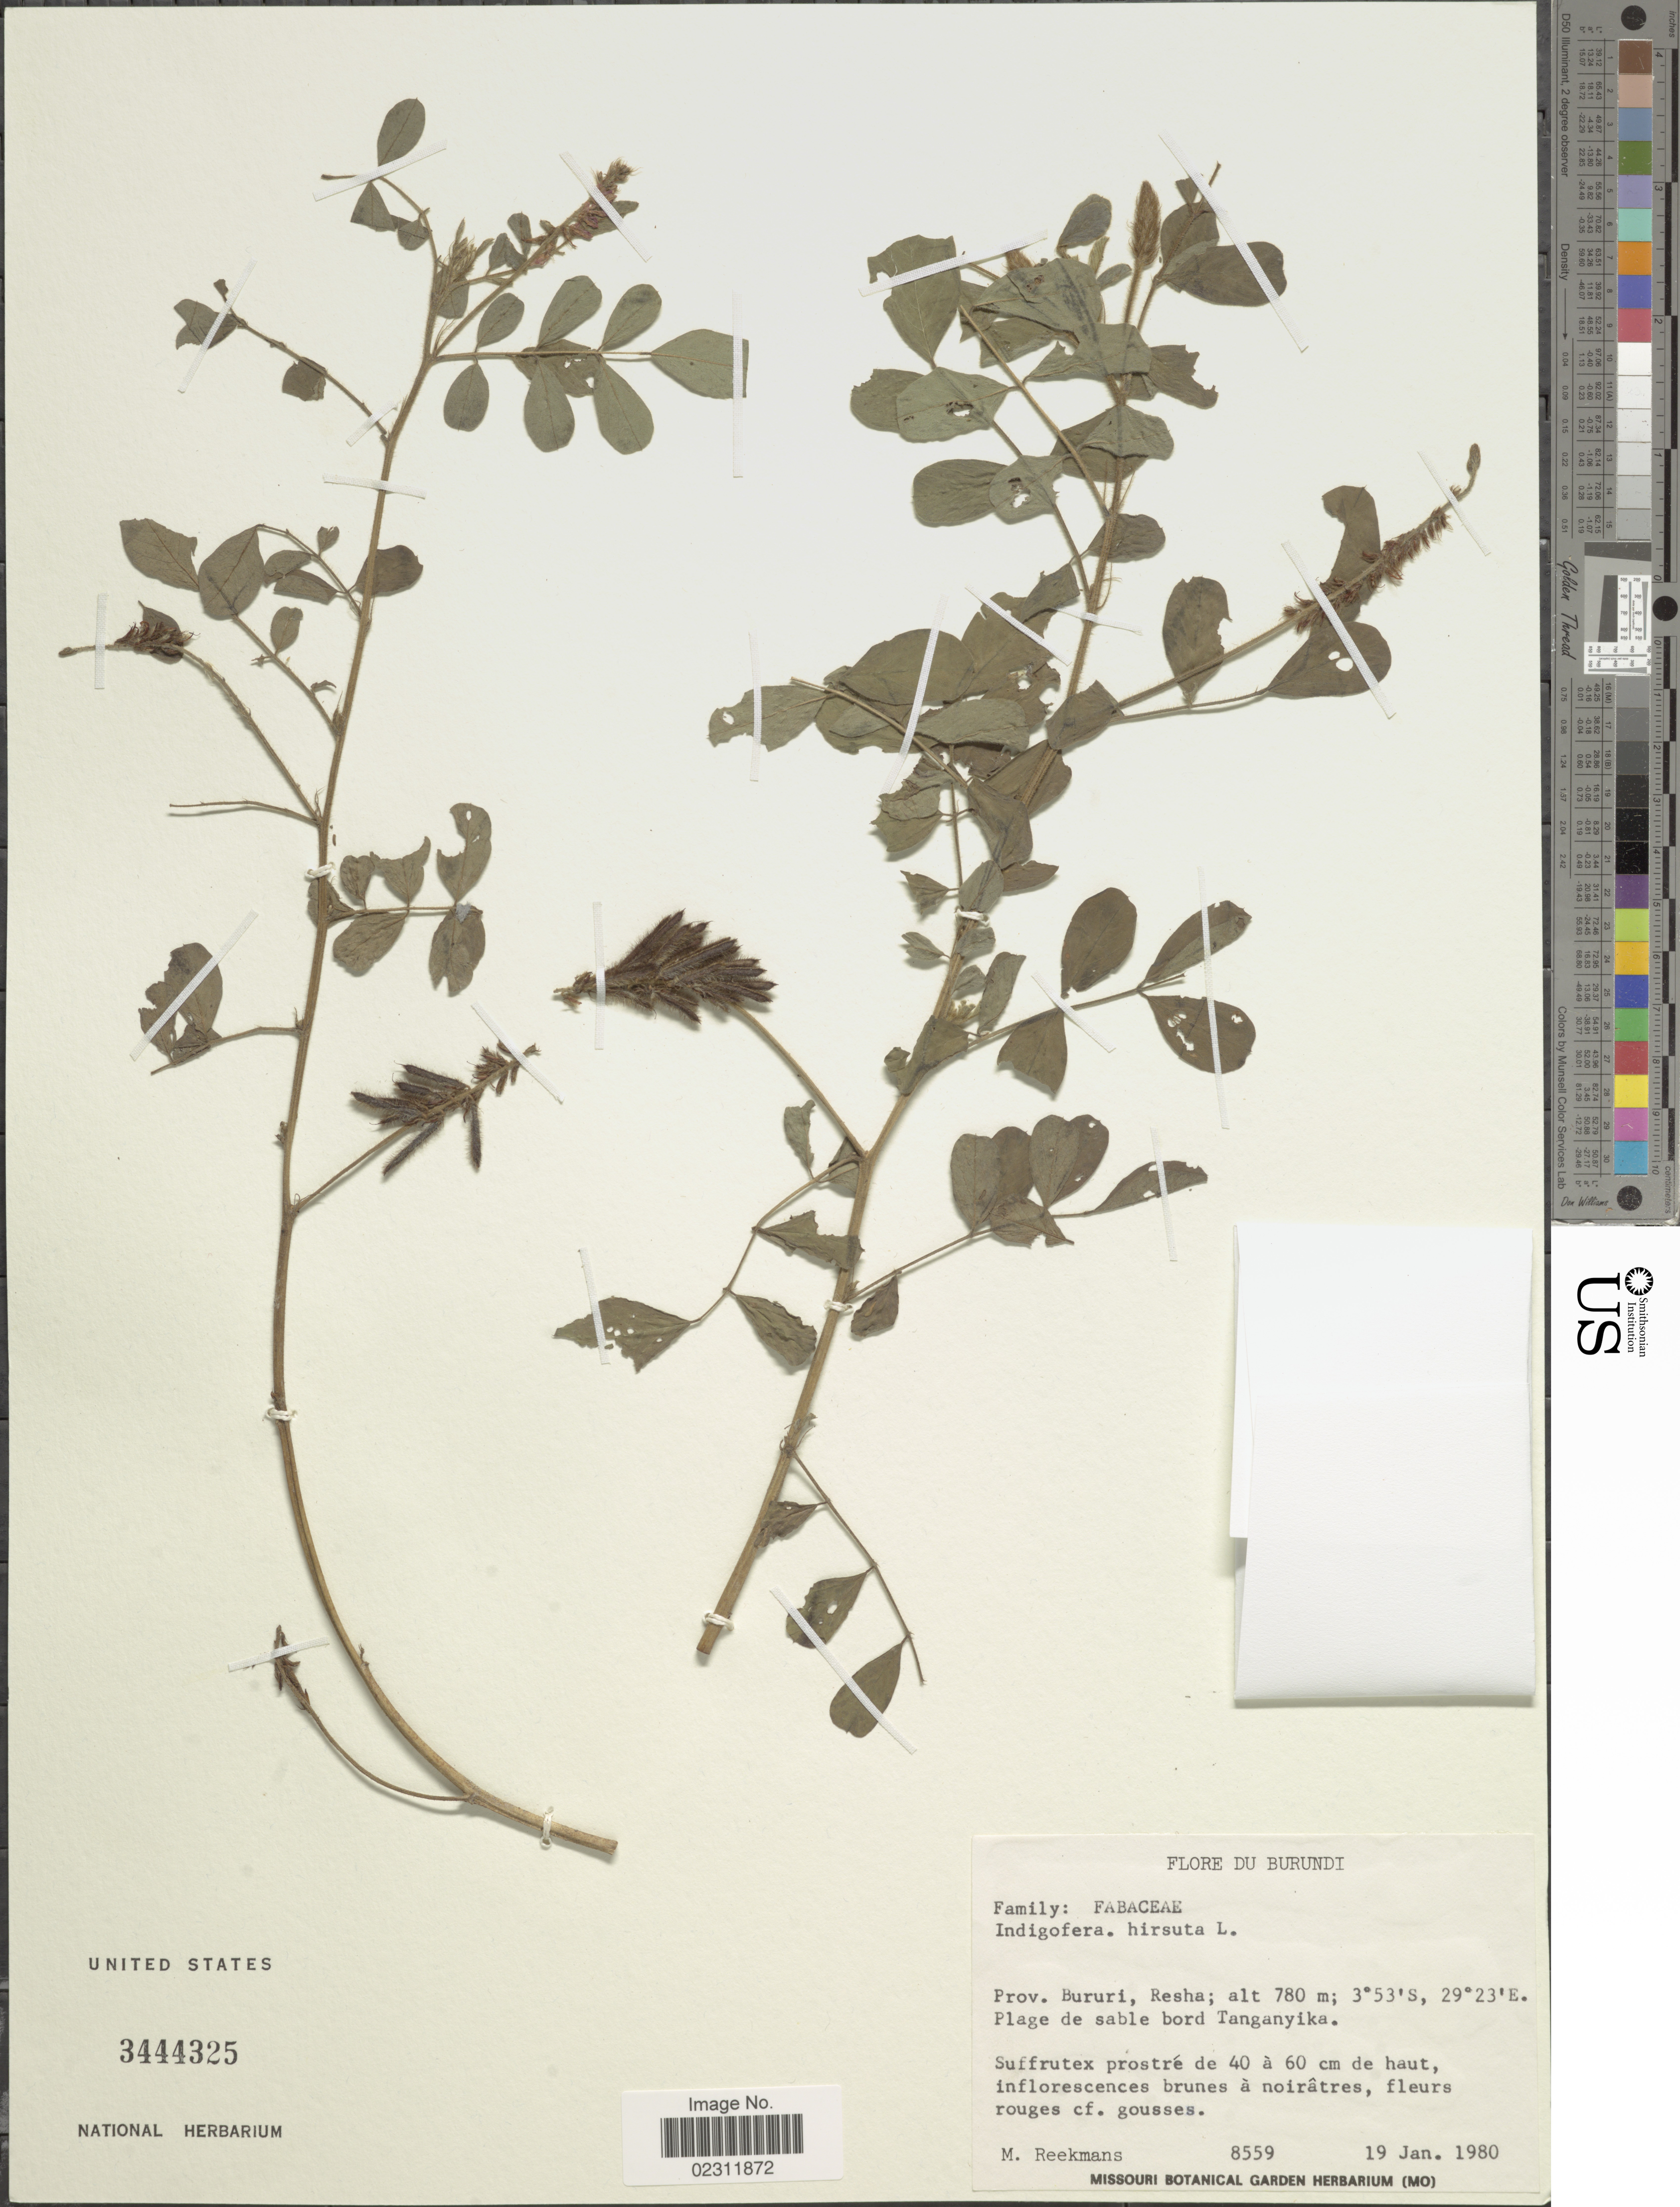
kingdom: Plantae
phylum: Tracheophyta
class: Magnoliopsida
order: Fabales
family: Fabaceae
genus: Indigofera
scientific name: Indigofera hirsuta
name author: L.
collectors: M. Reekmans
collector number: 8559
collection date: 1980-01-19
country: Burundi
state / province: Bururi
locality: Resha, plage de sable bord Tanganyika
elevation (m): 780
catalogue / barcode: US 3444325